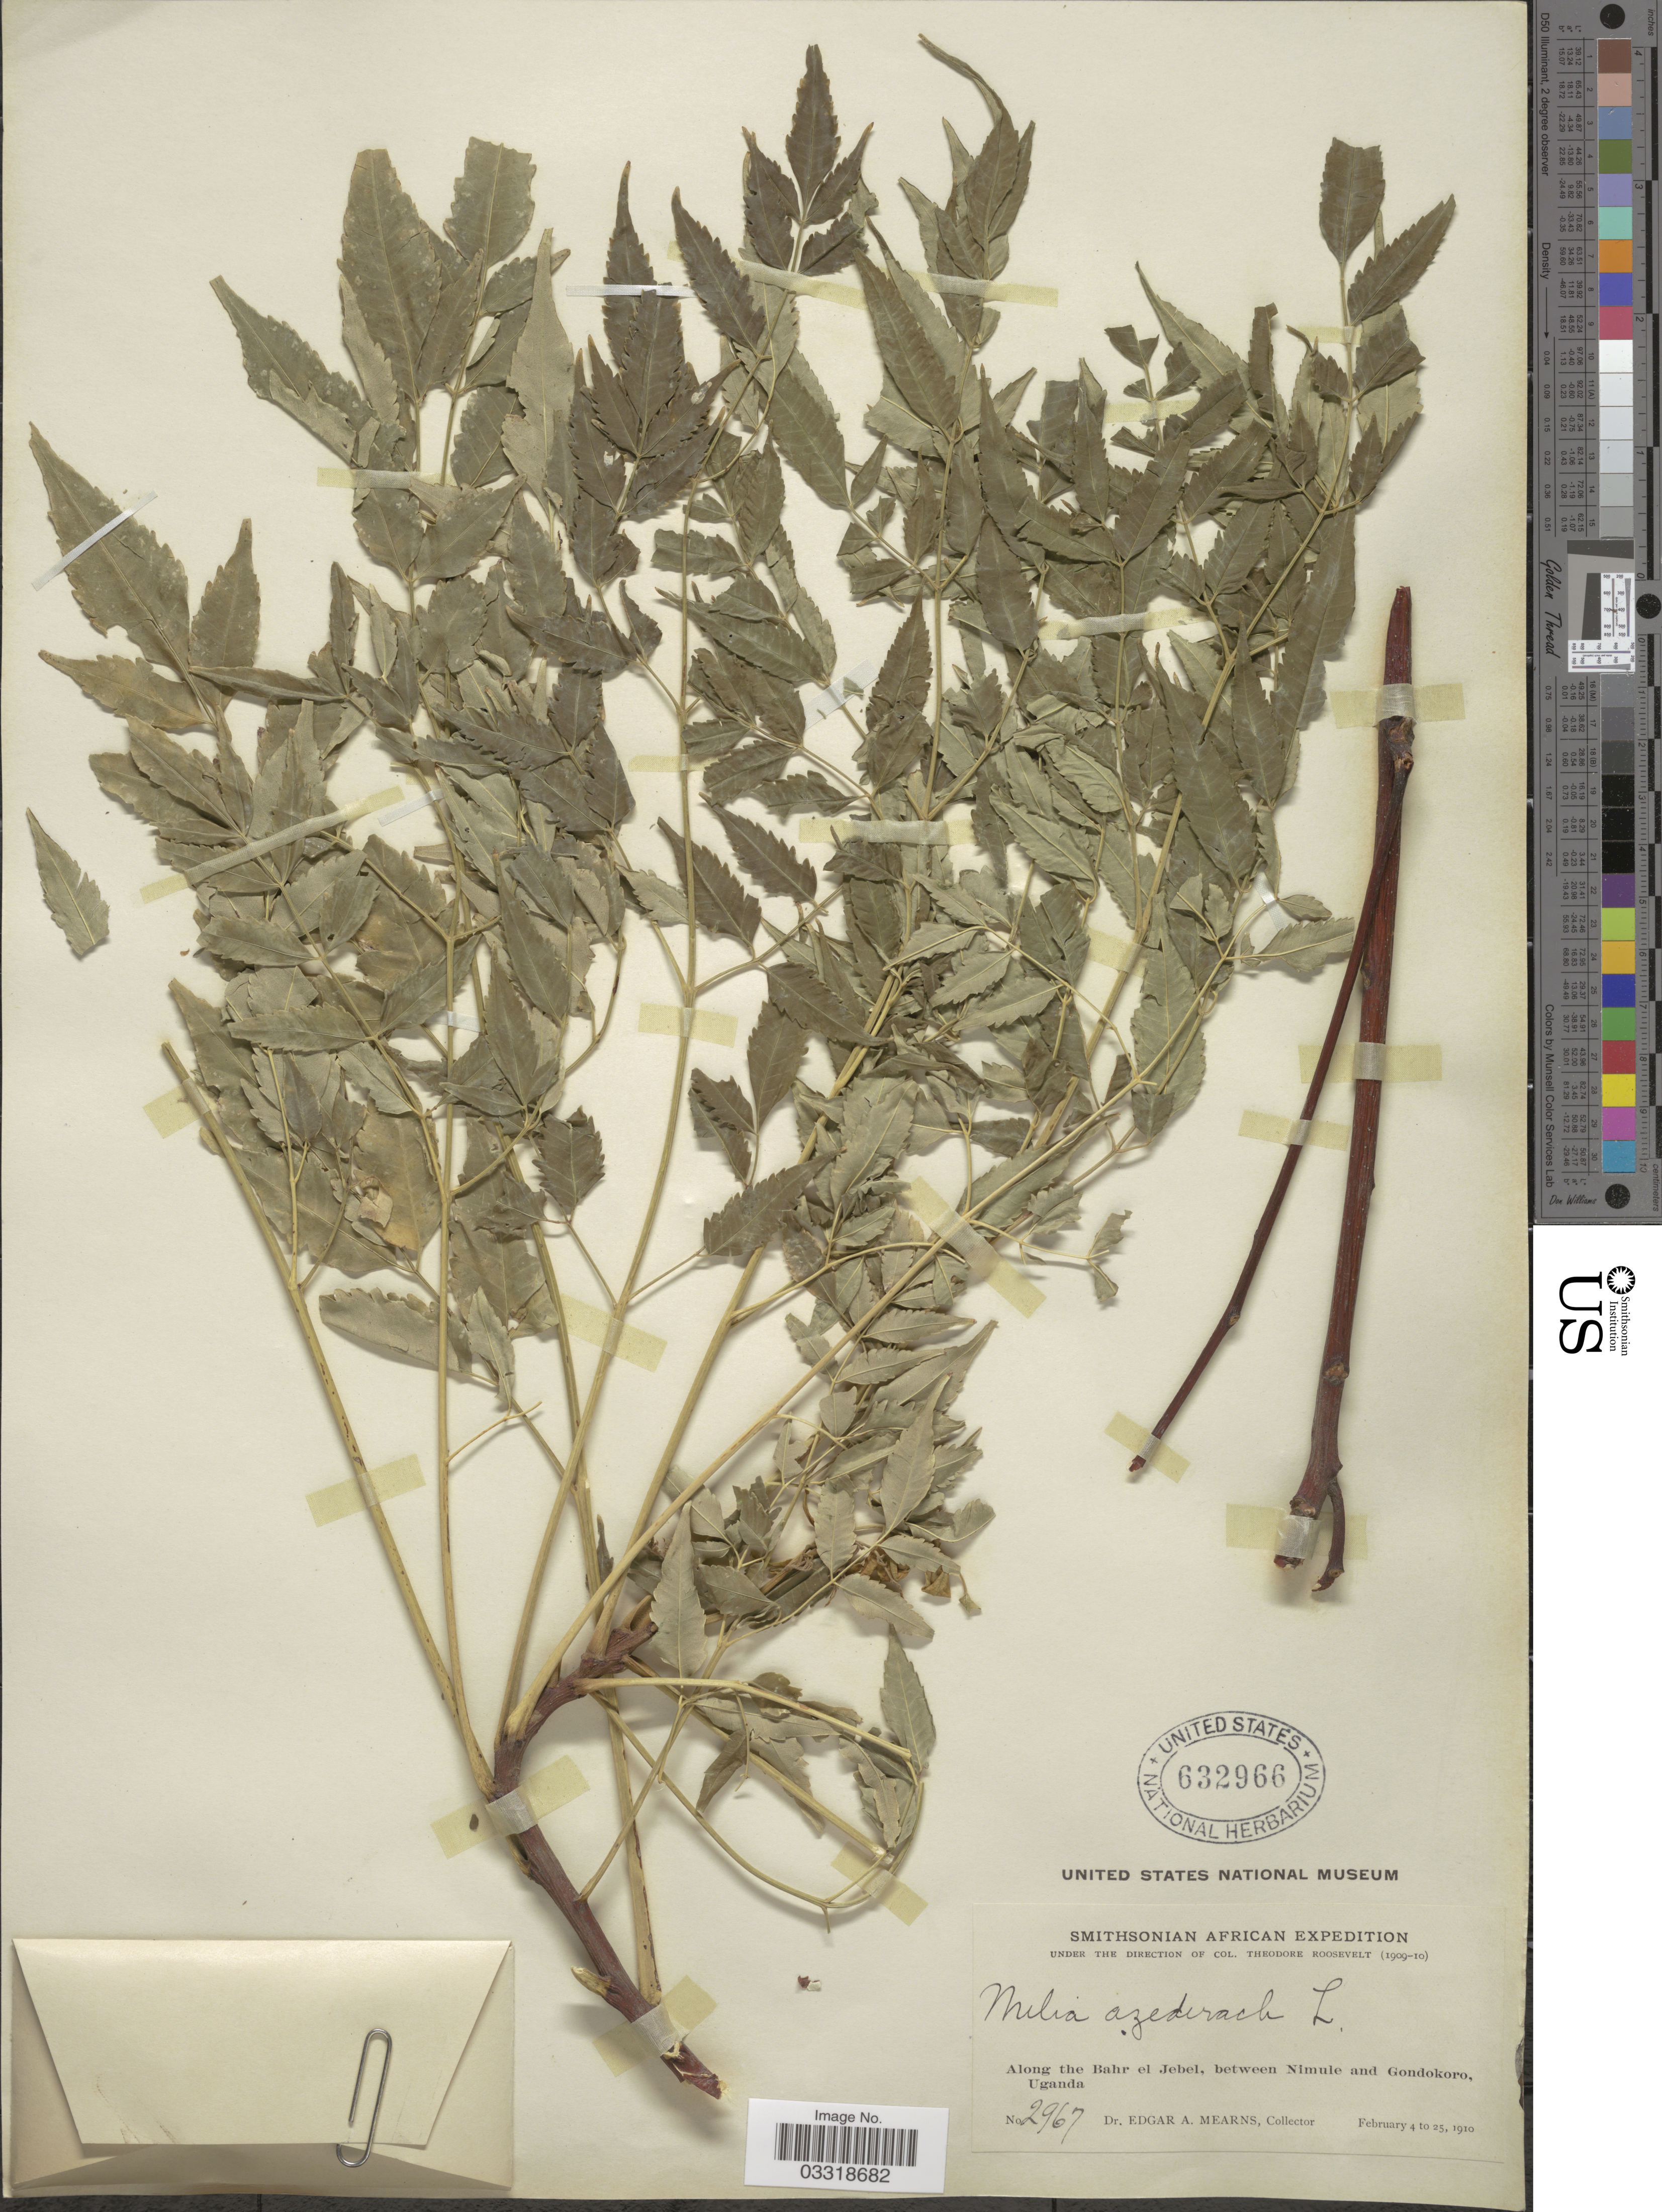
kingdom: Plantae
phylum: Tracheophyta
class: Magnoliopsida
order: Sapindales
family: Meliaceae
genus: Melia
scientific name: Melia azedarach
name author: L.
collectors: E. A. Mearns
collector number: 2967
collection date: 1910-02-04/1910-02-25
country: Uganda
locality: Along the Bahr et Jebel, between Nimule and Gondokoro.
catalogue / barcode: US 632966